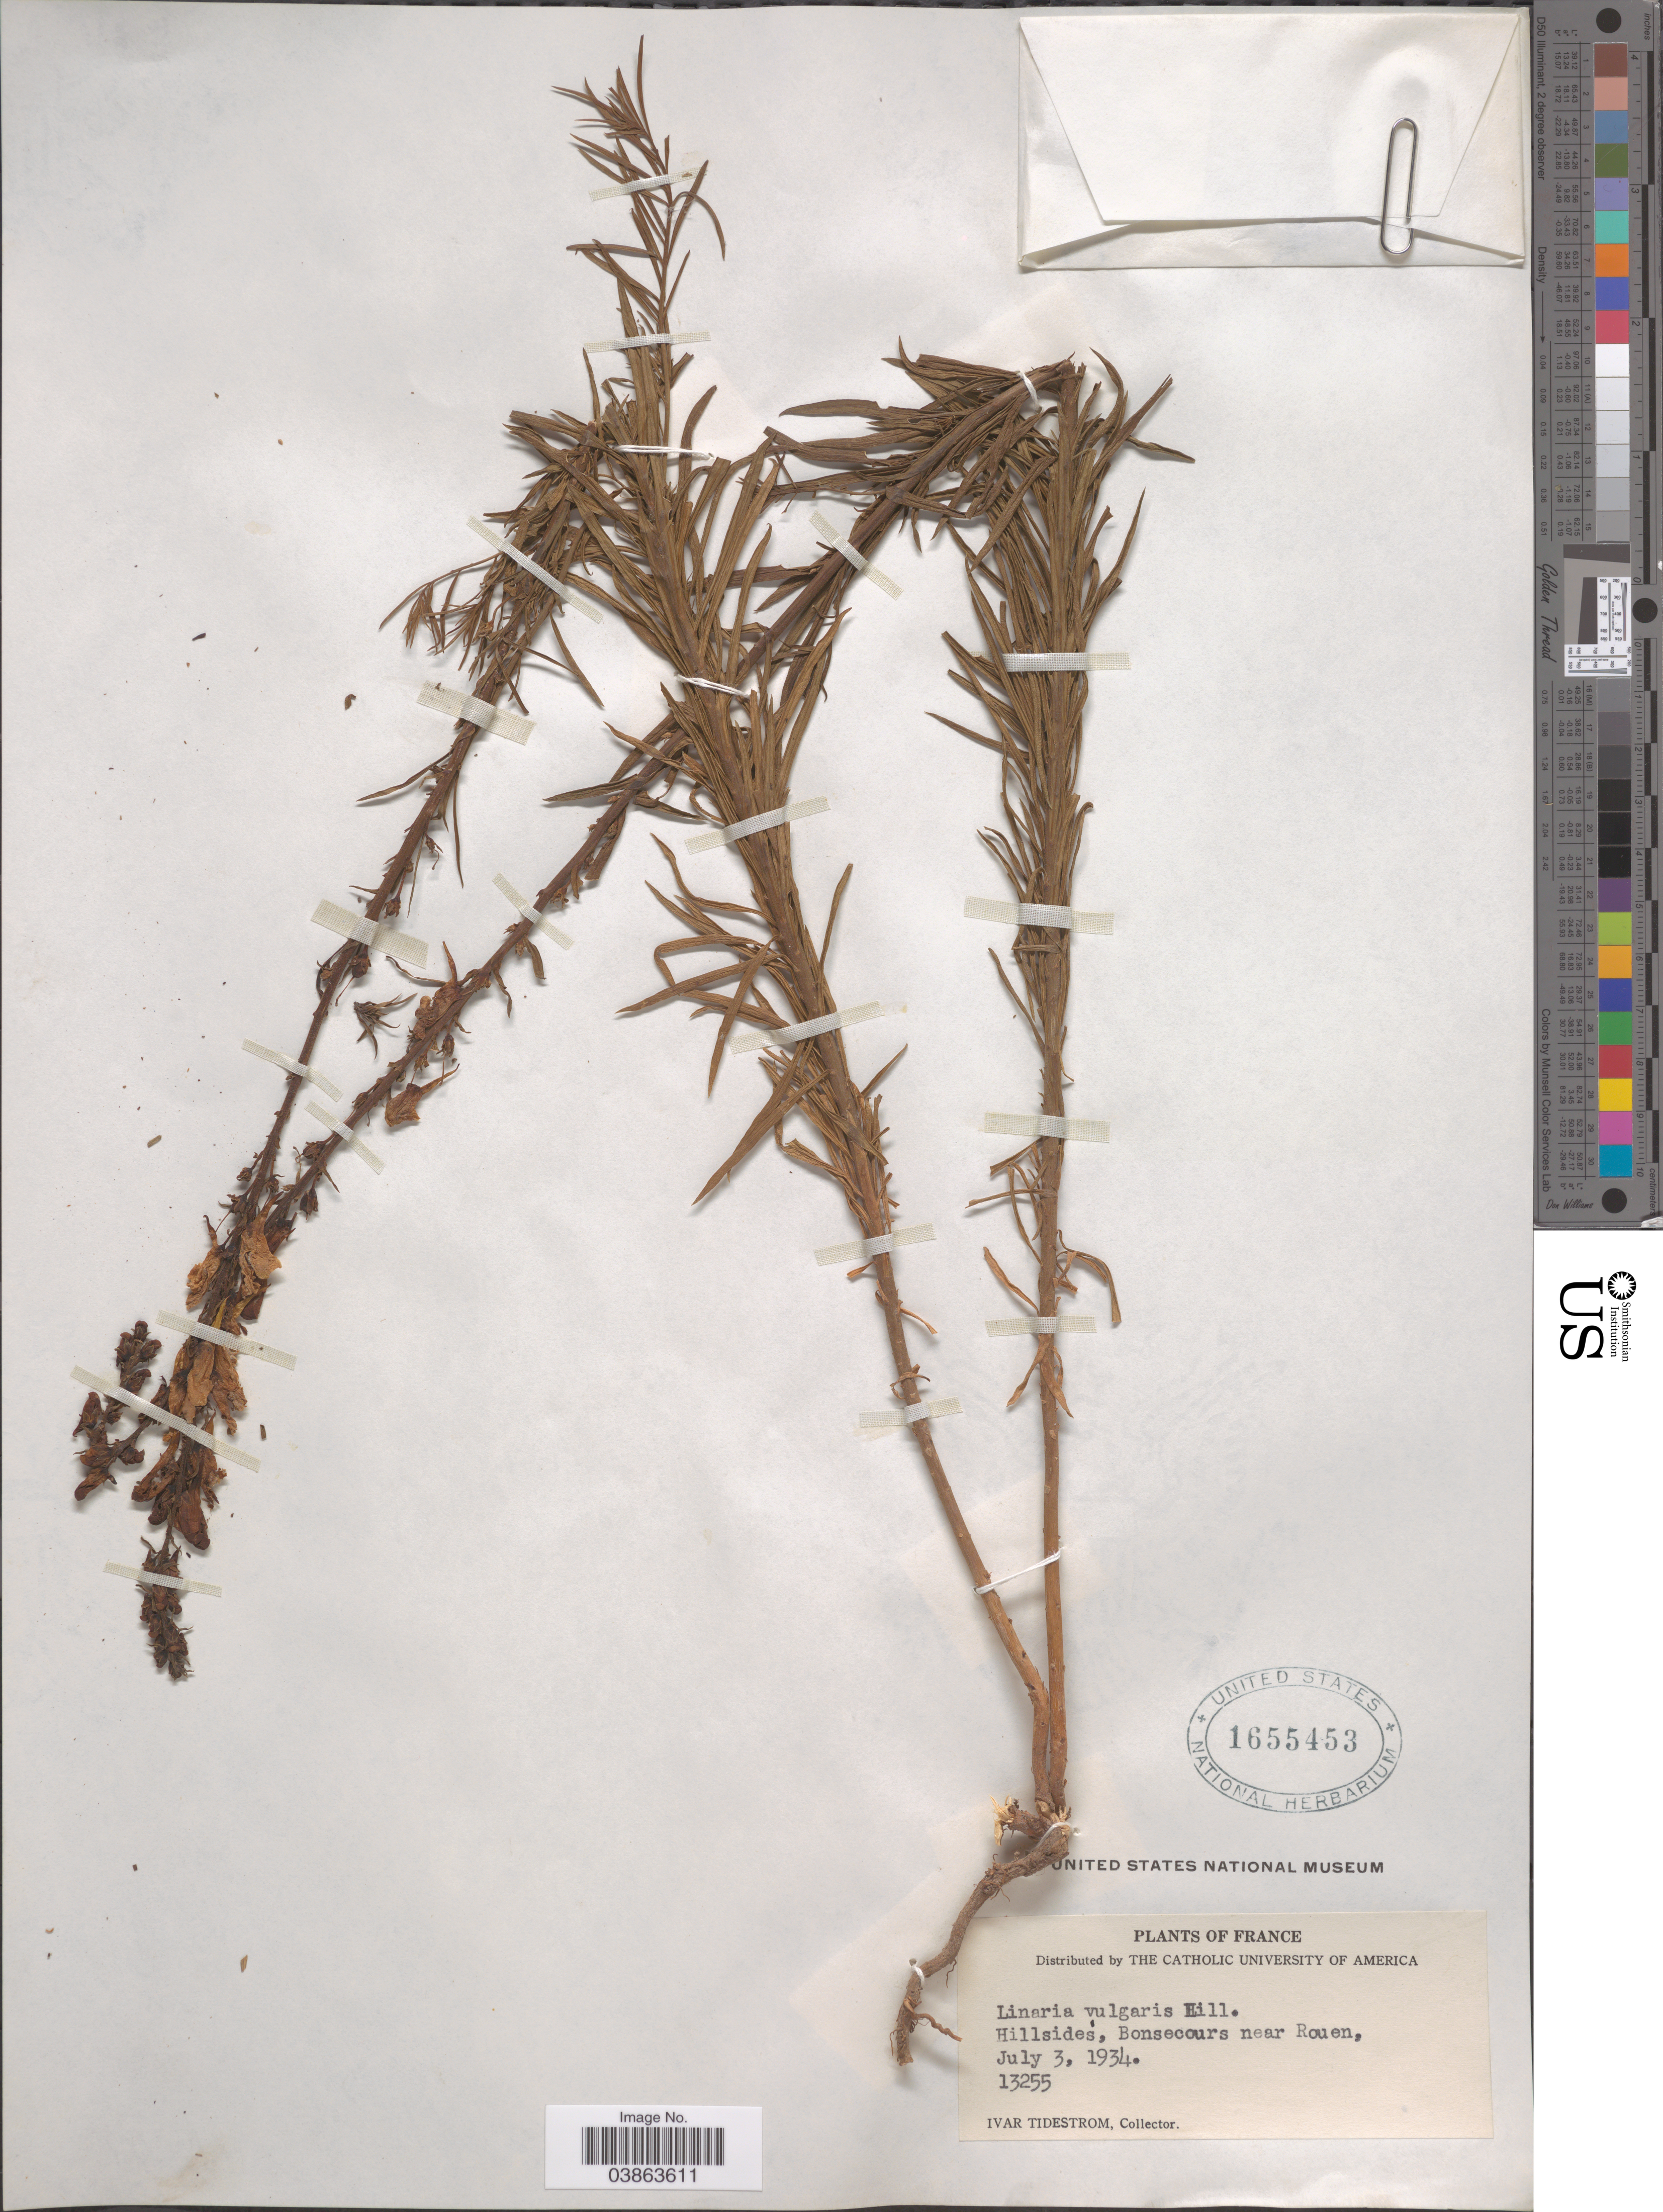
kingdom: Plantae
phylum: Tracheophyta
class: Magnoliopsida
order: Lamiales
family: Plantaginaceae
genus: Linaria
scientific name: Linaria vulgaris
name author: Mill.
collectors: I. F. Tidestrom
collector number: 13255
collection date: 1934-07-03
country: France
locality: Hillsides, Bonsecours near Rouen.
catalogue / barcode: US 1655453